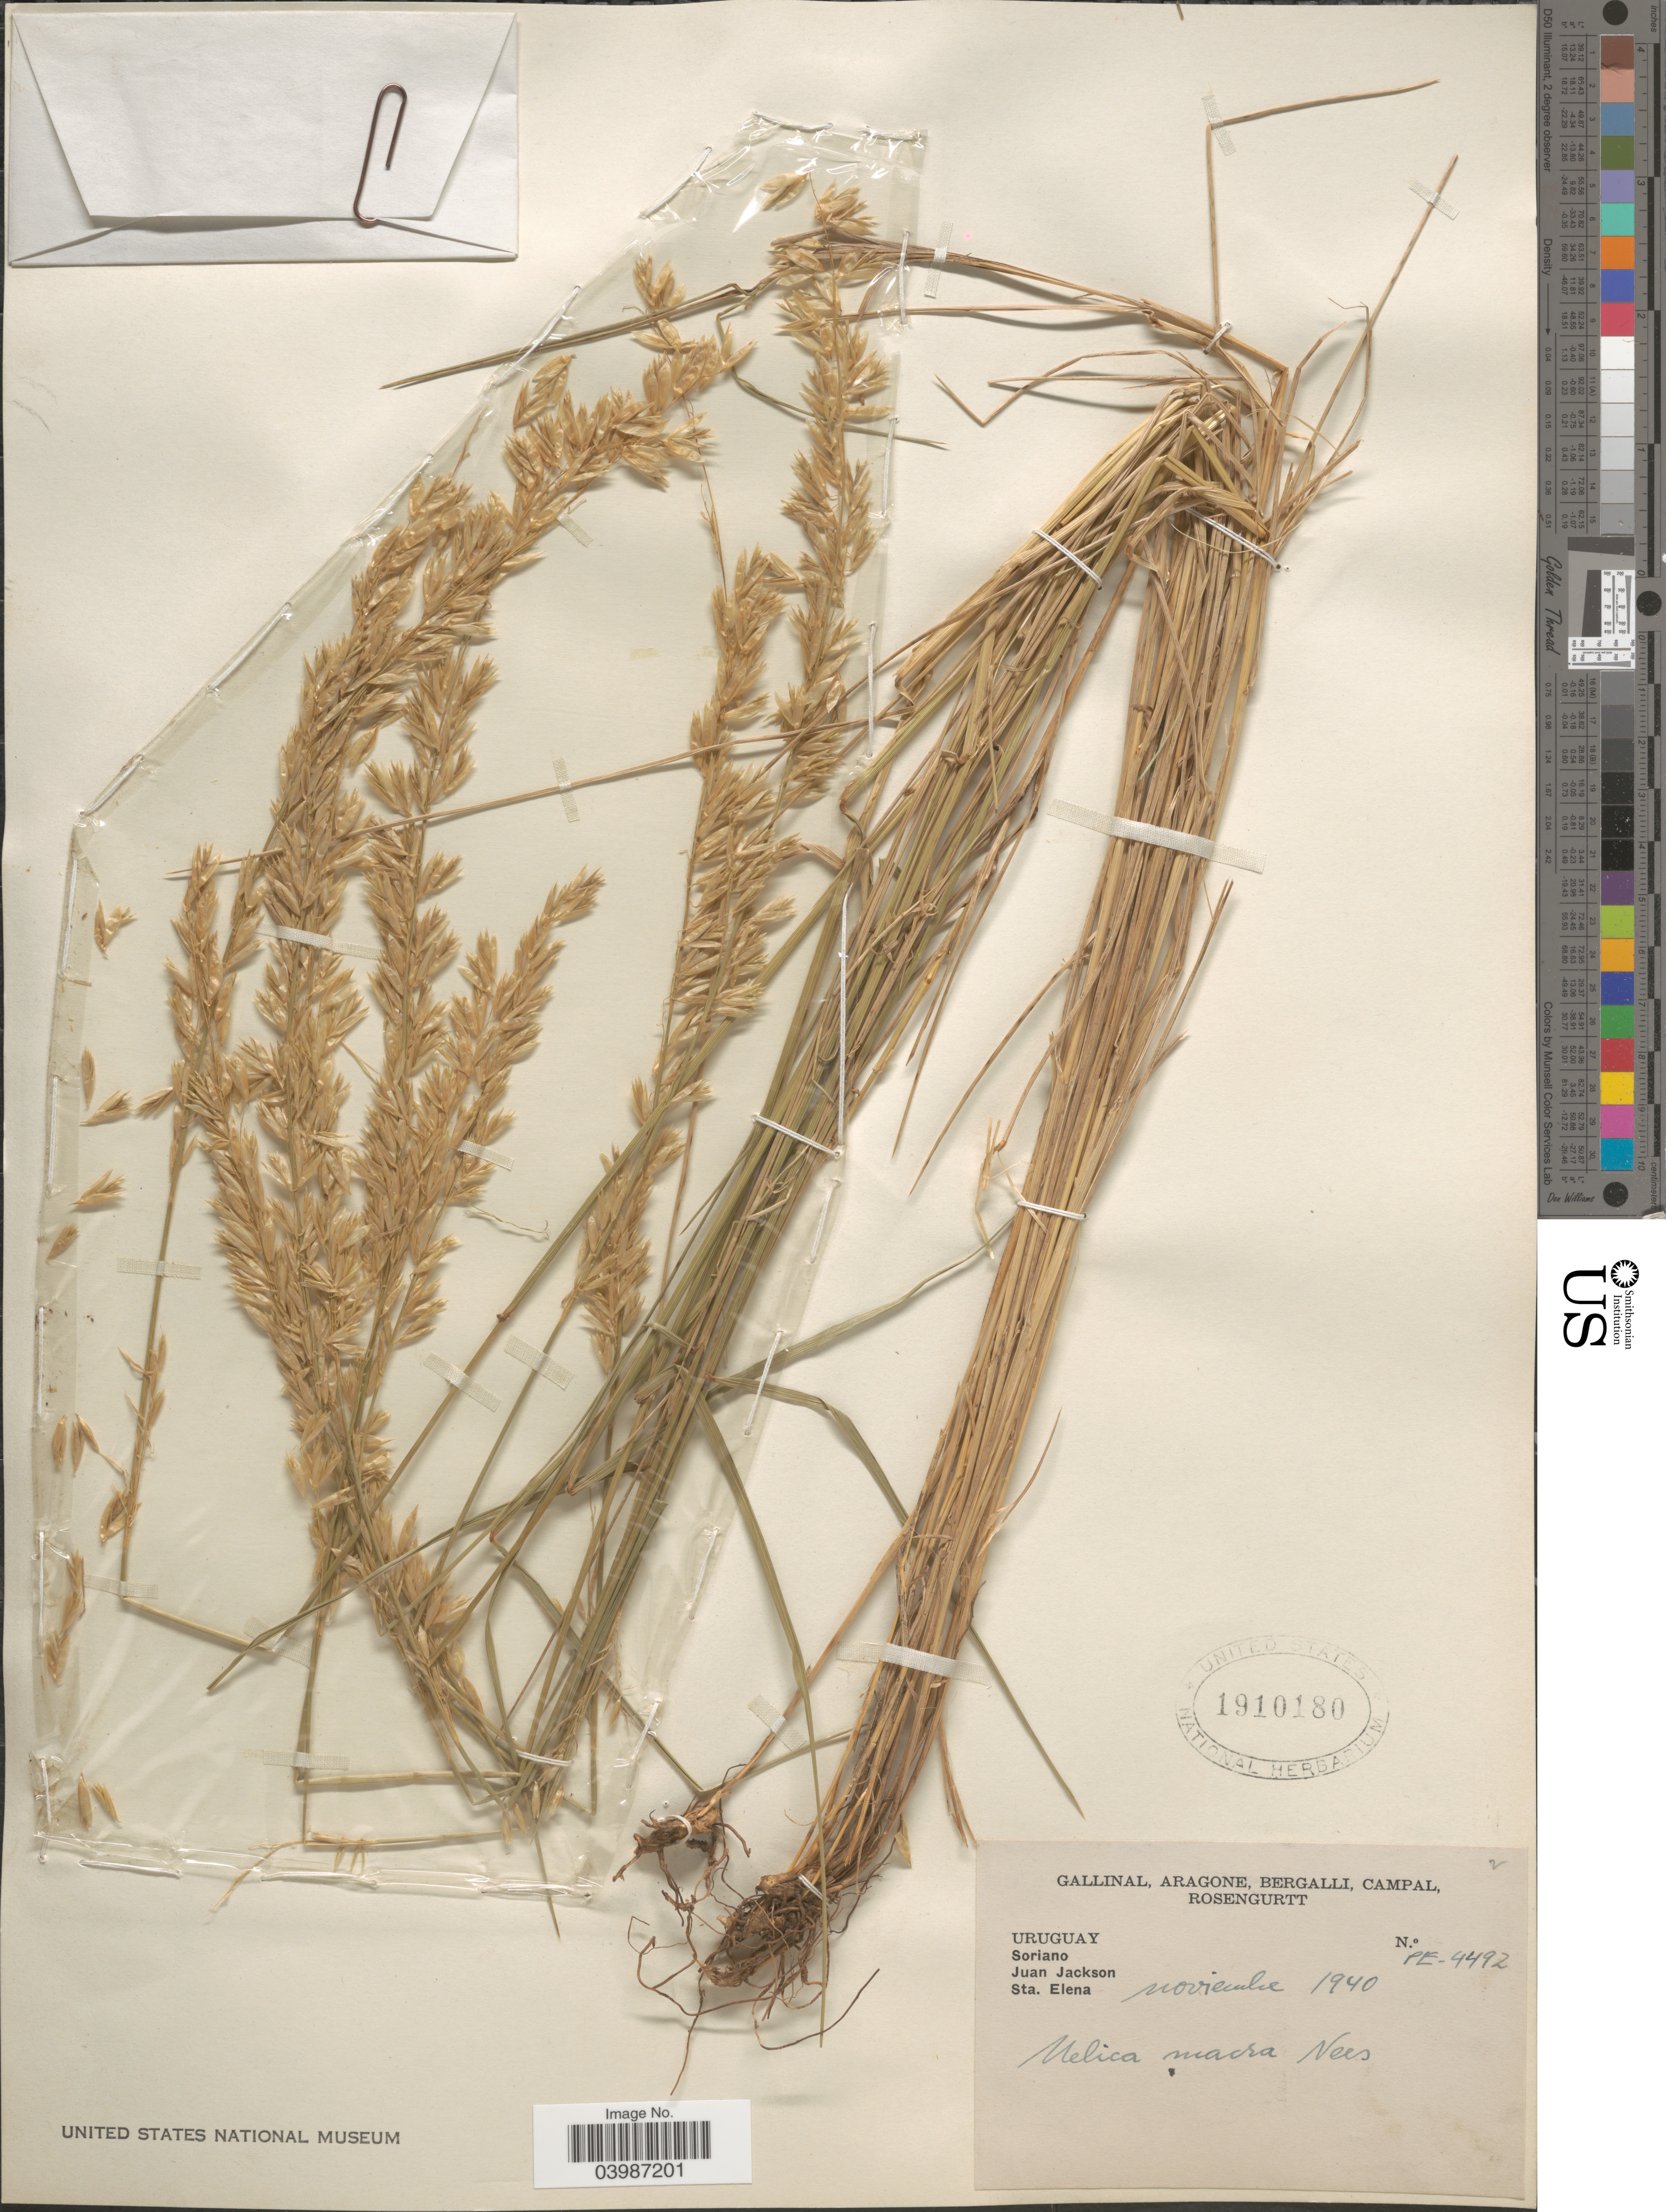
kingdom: Plantae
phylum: Tracheophyta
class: Liliopsida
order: Poales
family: Poaceae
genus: Melica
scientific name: Melica macra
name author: Nees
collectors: J. Jackson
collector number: PE-4492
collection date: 1940-11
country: Uruguay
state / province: Soriano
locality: Sta. Elena.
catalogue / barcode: US 1910180